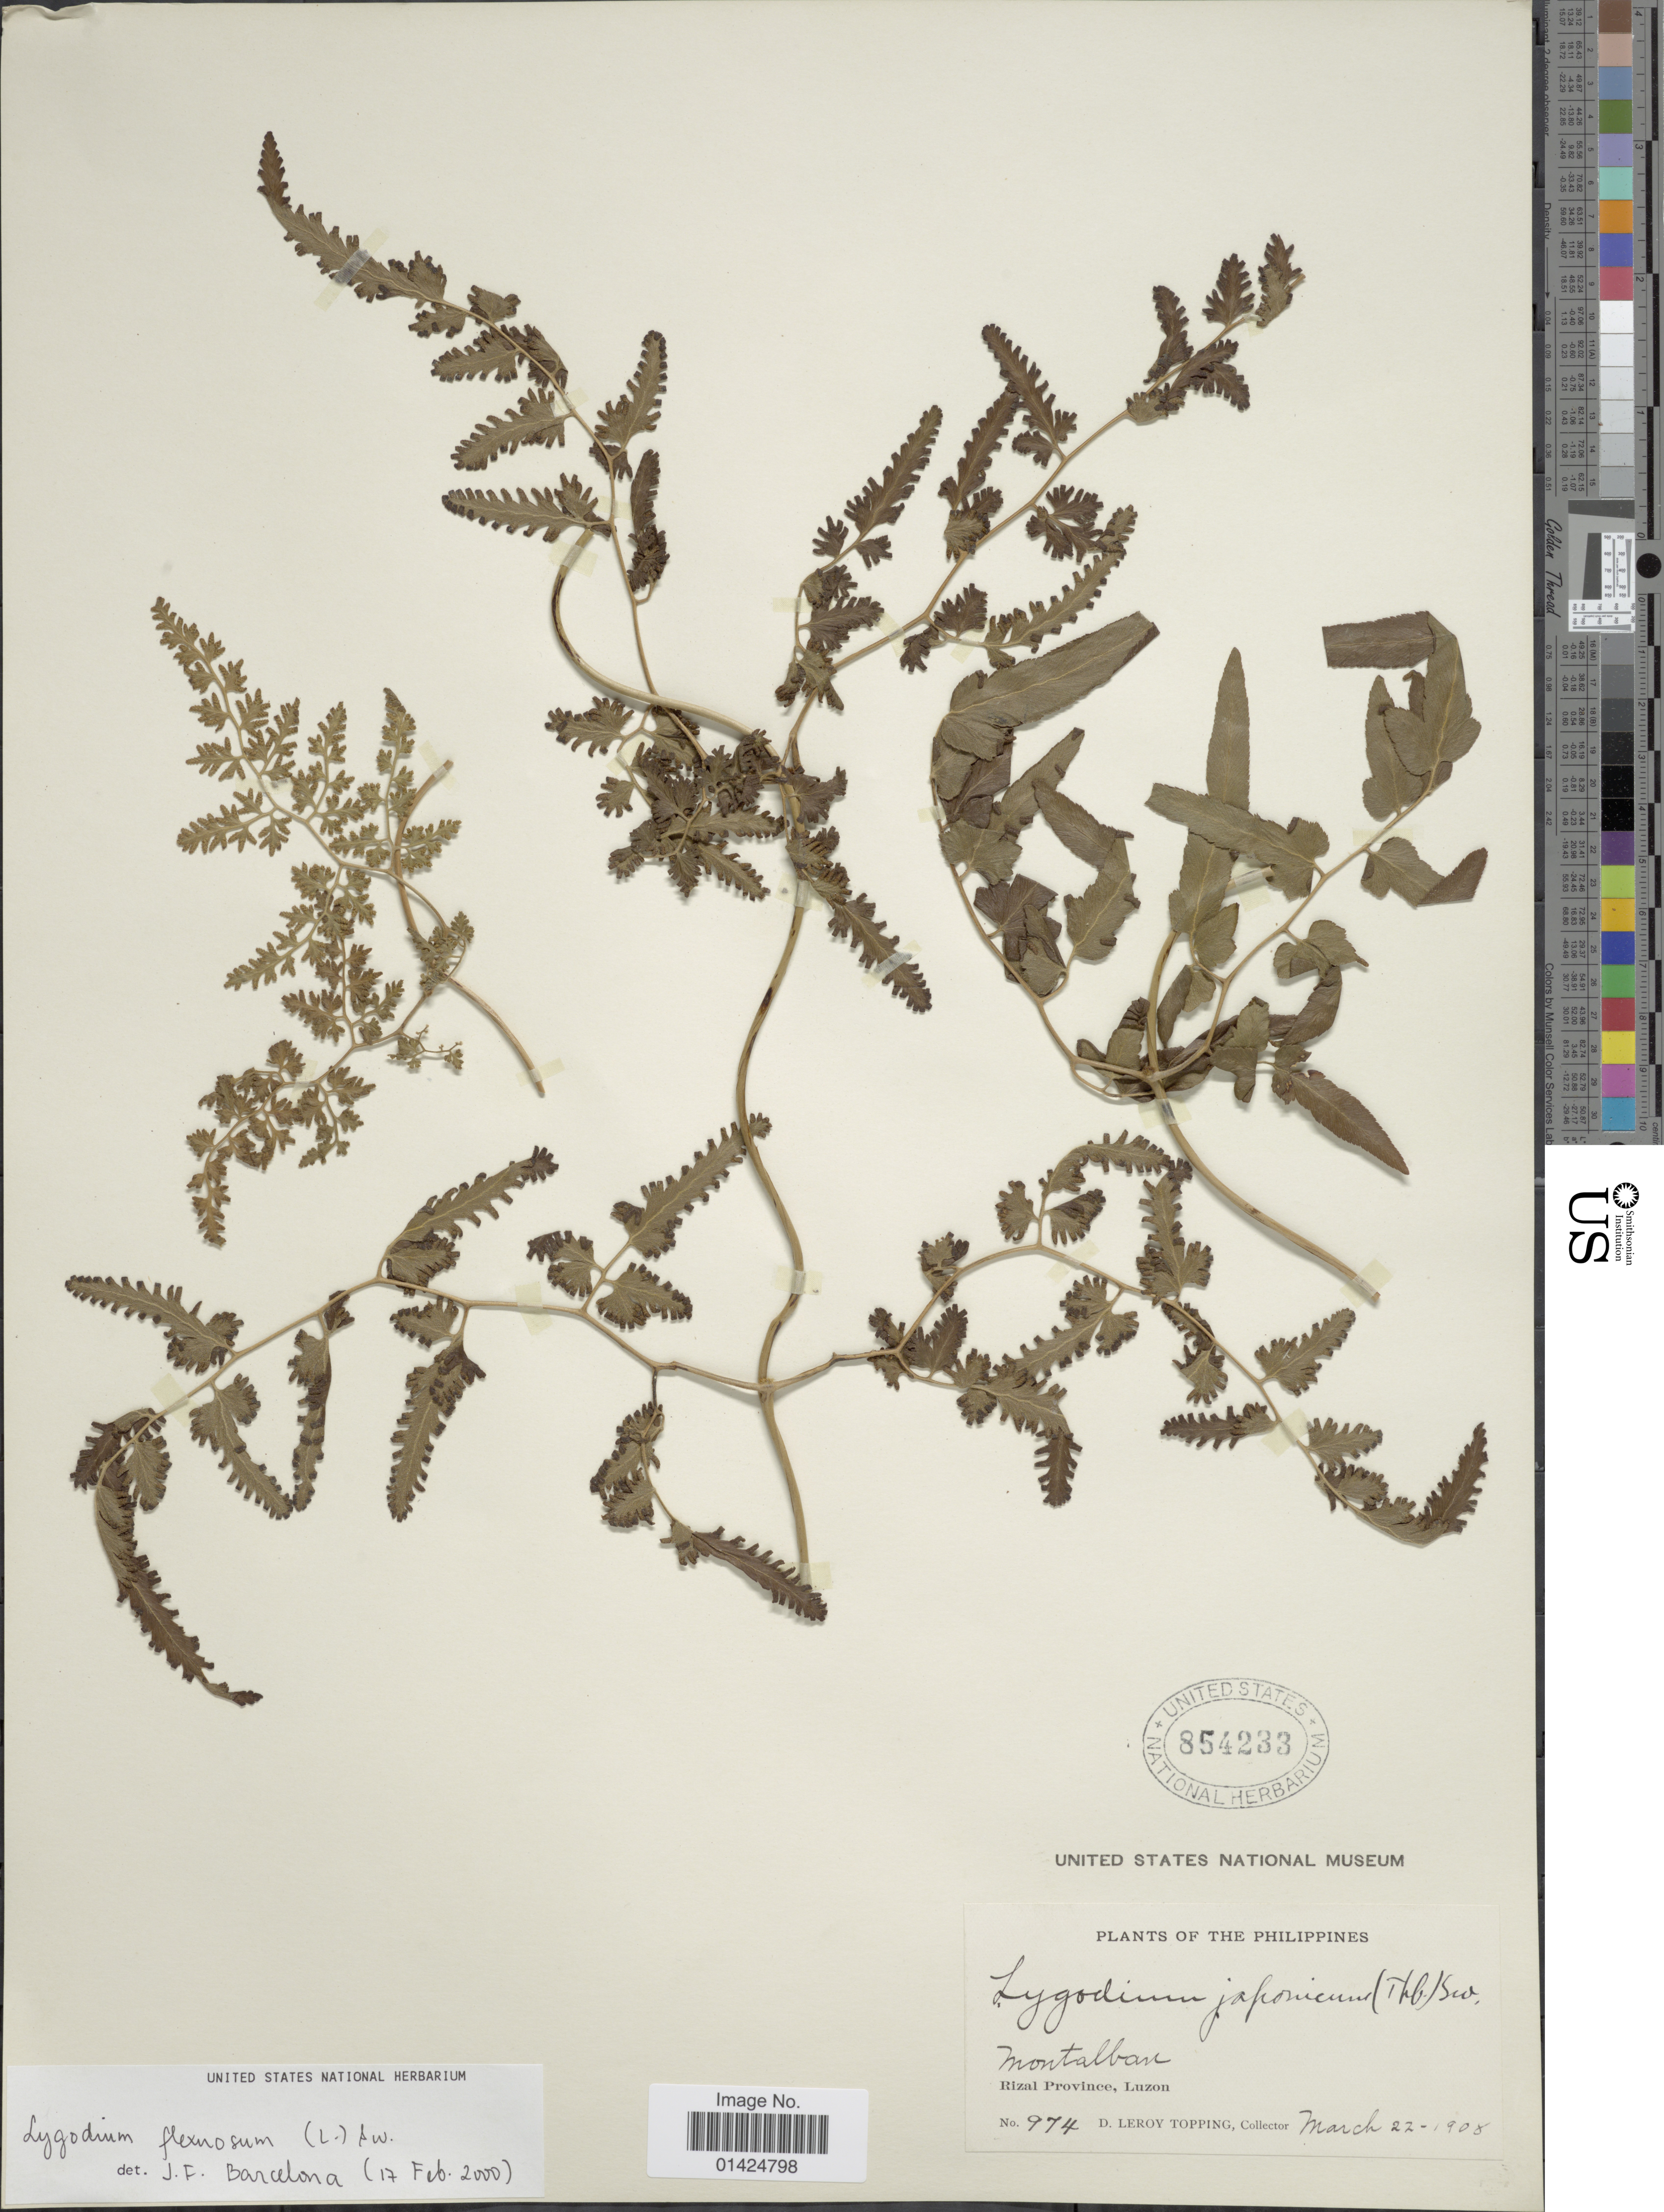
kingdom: Plantae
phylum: Tracheophyta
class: Polypodiopsida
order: Schizaeales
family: Lygodiaceae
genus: Lygodium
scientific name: Lygodium flexuosum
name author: Sw.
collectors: D. L. Topping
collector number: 974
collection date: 1908-03-27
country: Philippines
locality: Montalban, Rizal Province, Luzon.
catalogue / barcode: US 854233